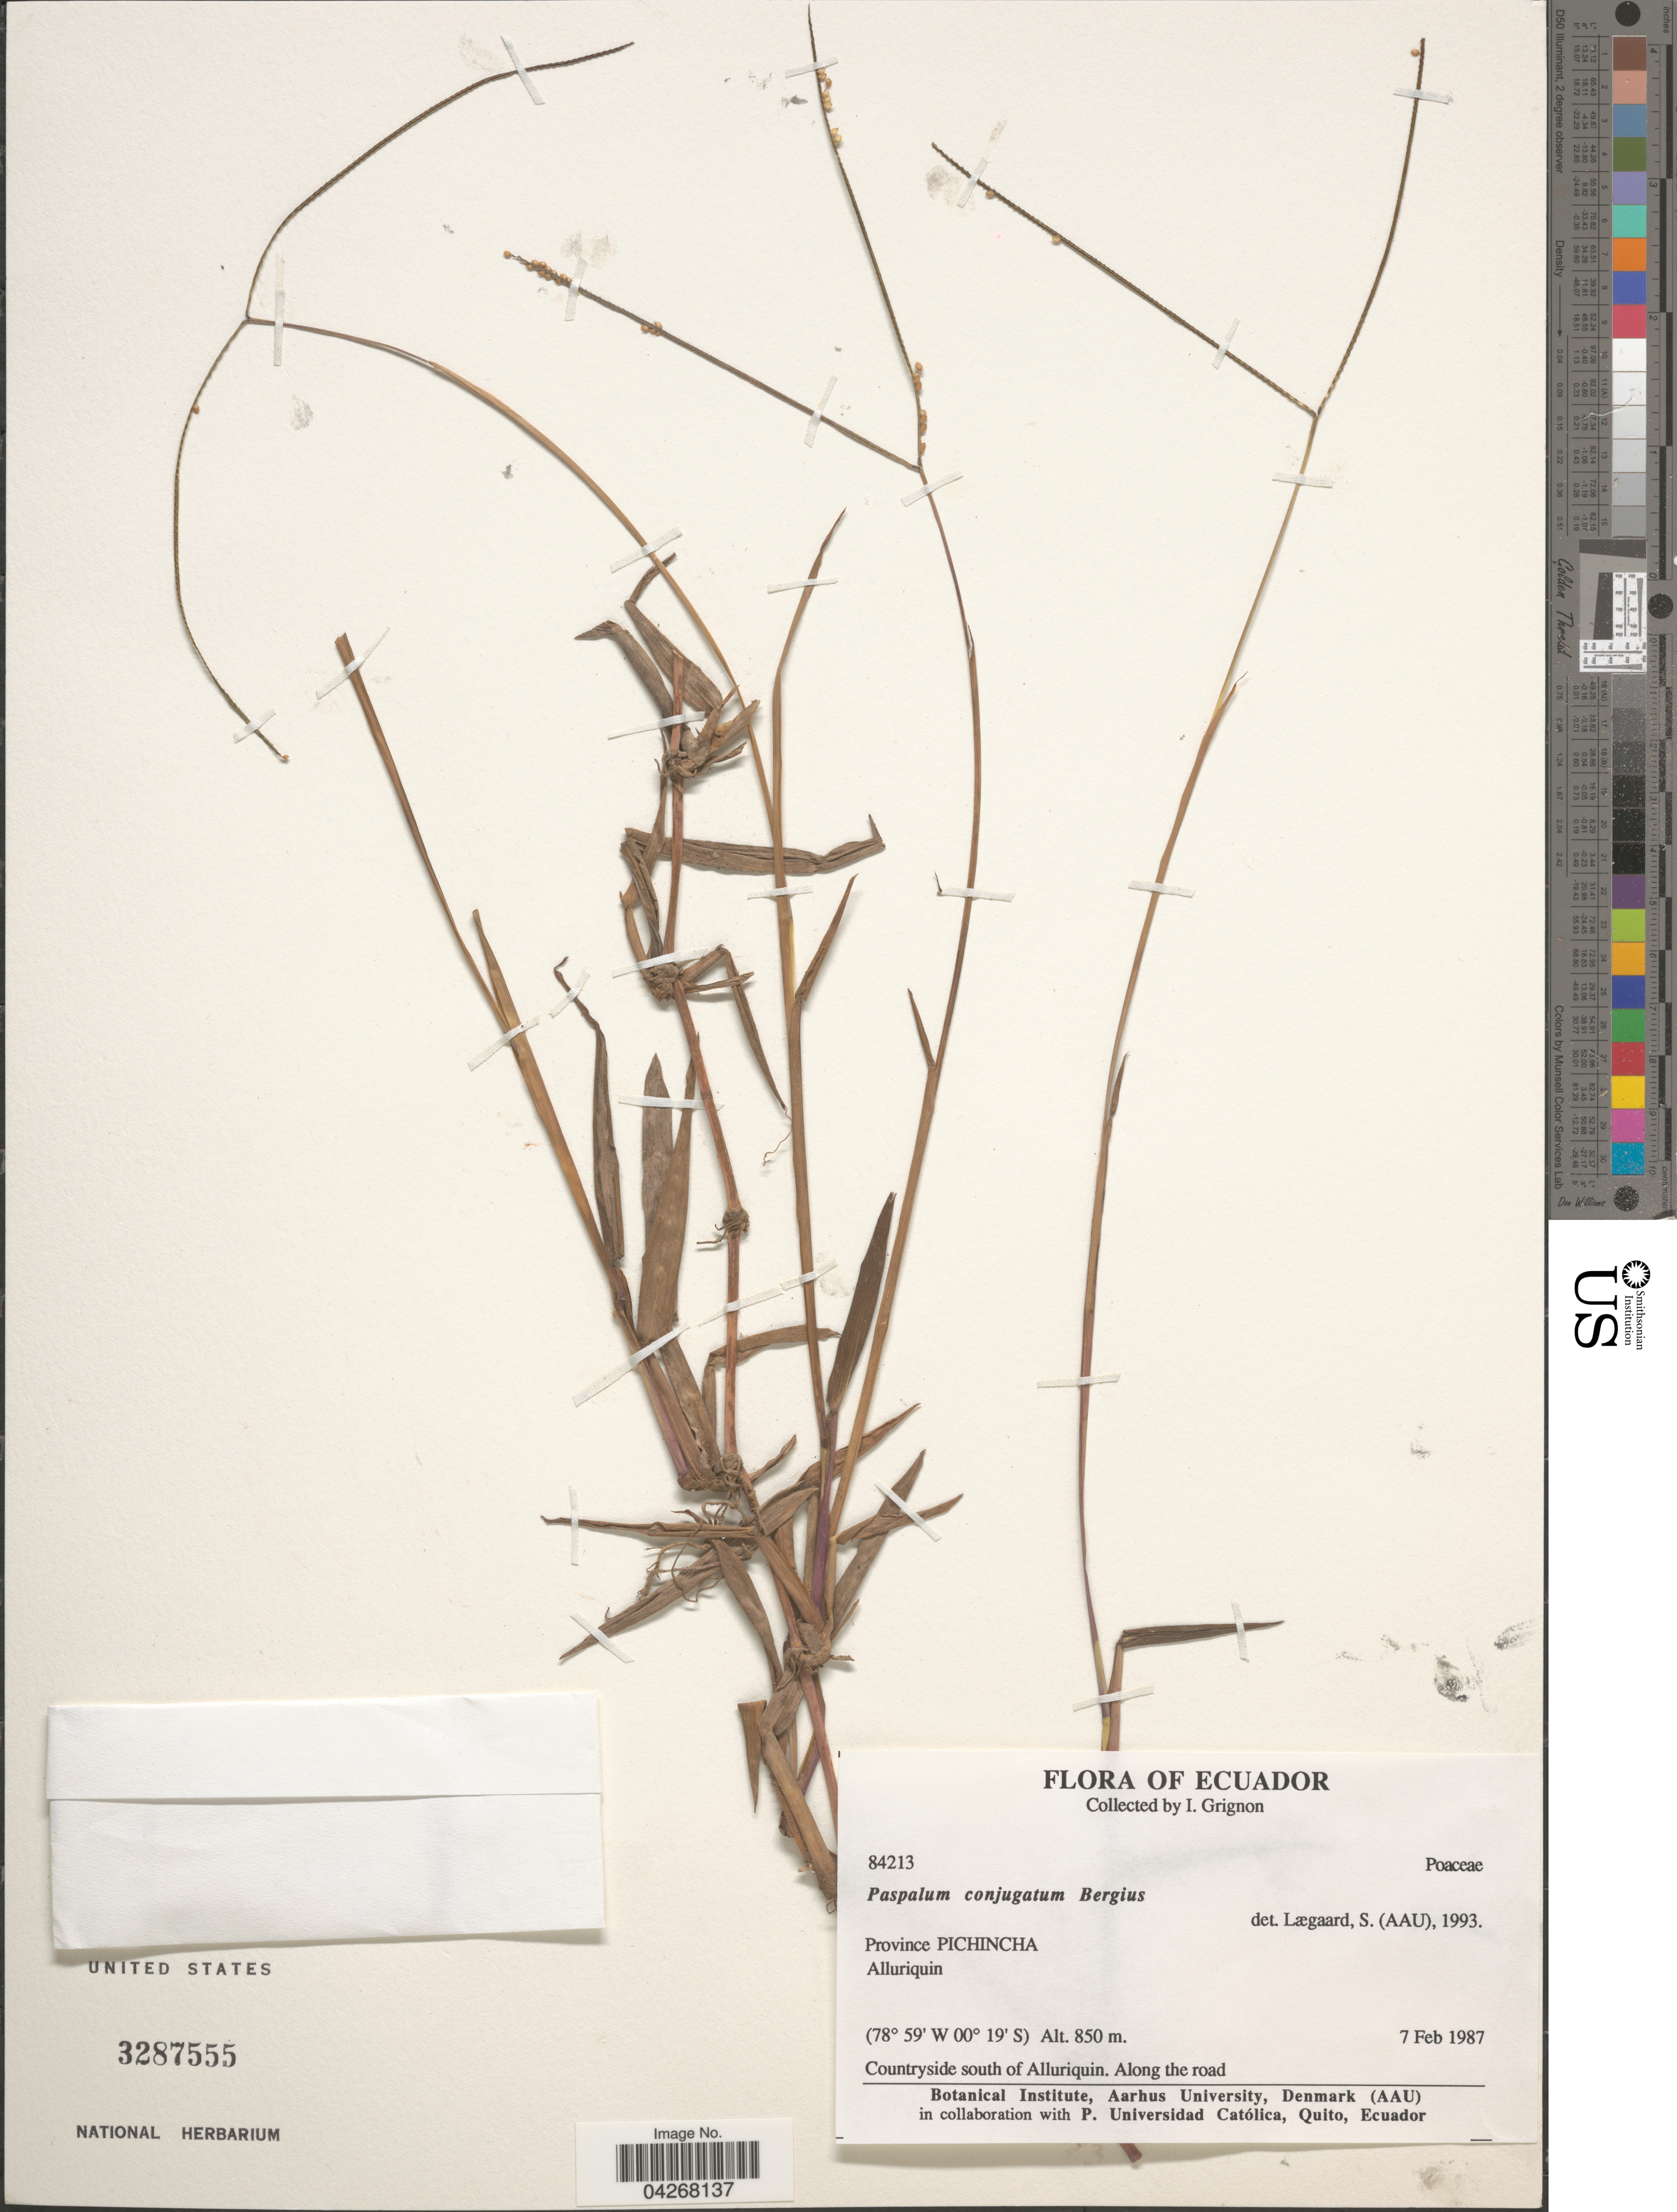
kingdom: Plantae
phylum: Tracheophyta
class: Liliopsida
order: Poales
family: Poaceae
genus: Paspalum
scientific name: Paspalum conjugatum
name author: P.J. Bergius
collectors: I. Grignon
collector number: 84213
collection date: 1987-02-07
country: Ecuador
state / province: Pichincha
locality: Alluriquin. Countryside south of Alluriquin. Along the road.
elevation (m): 850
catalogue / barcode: US 3287555